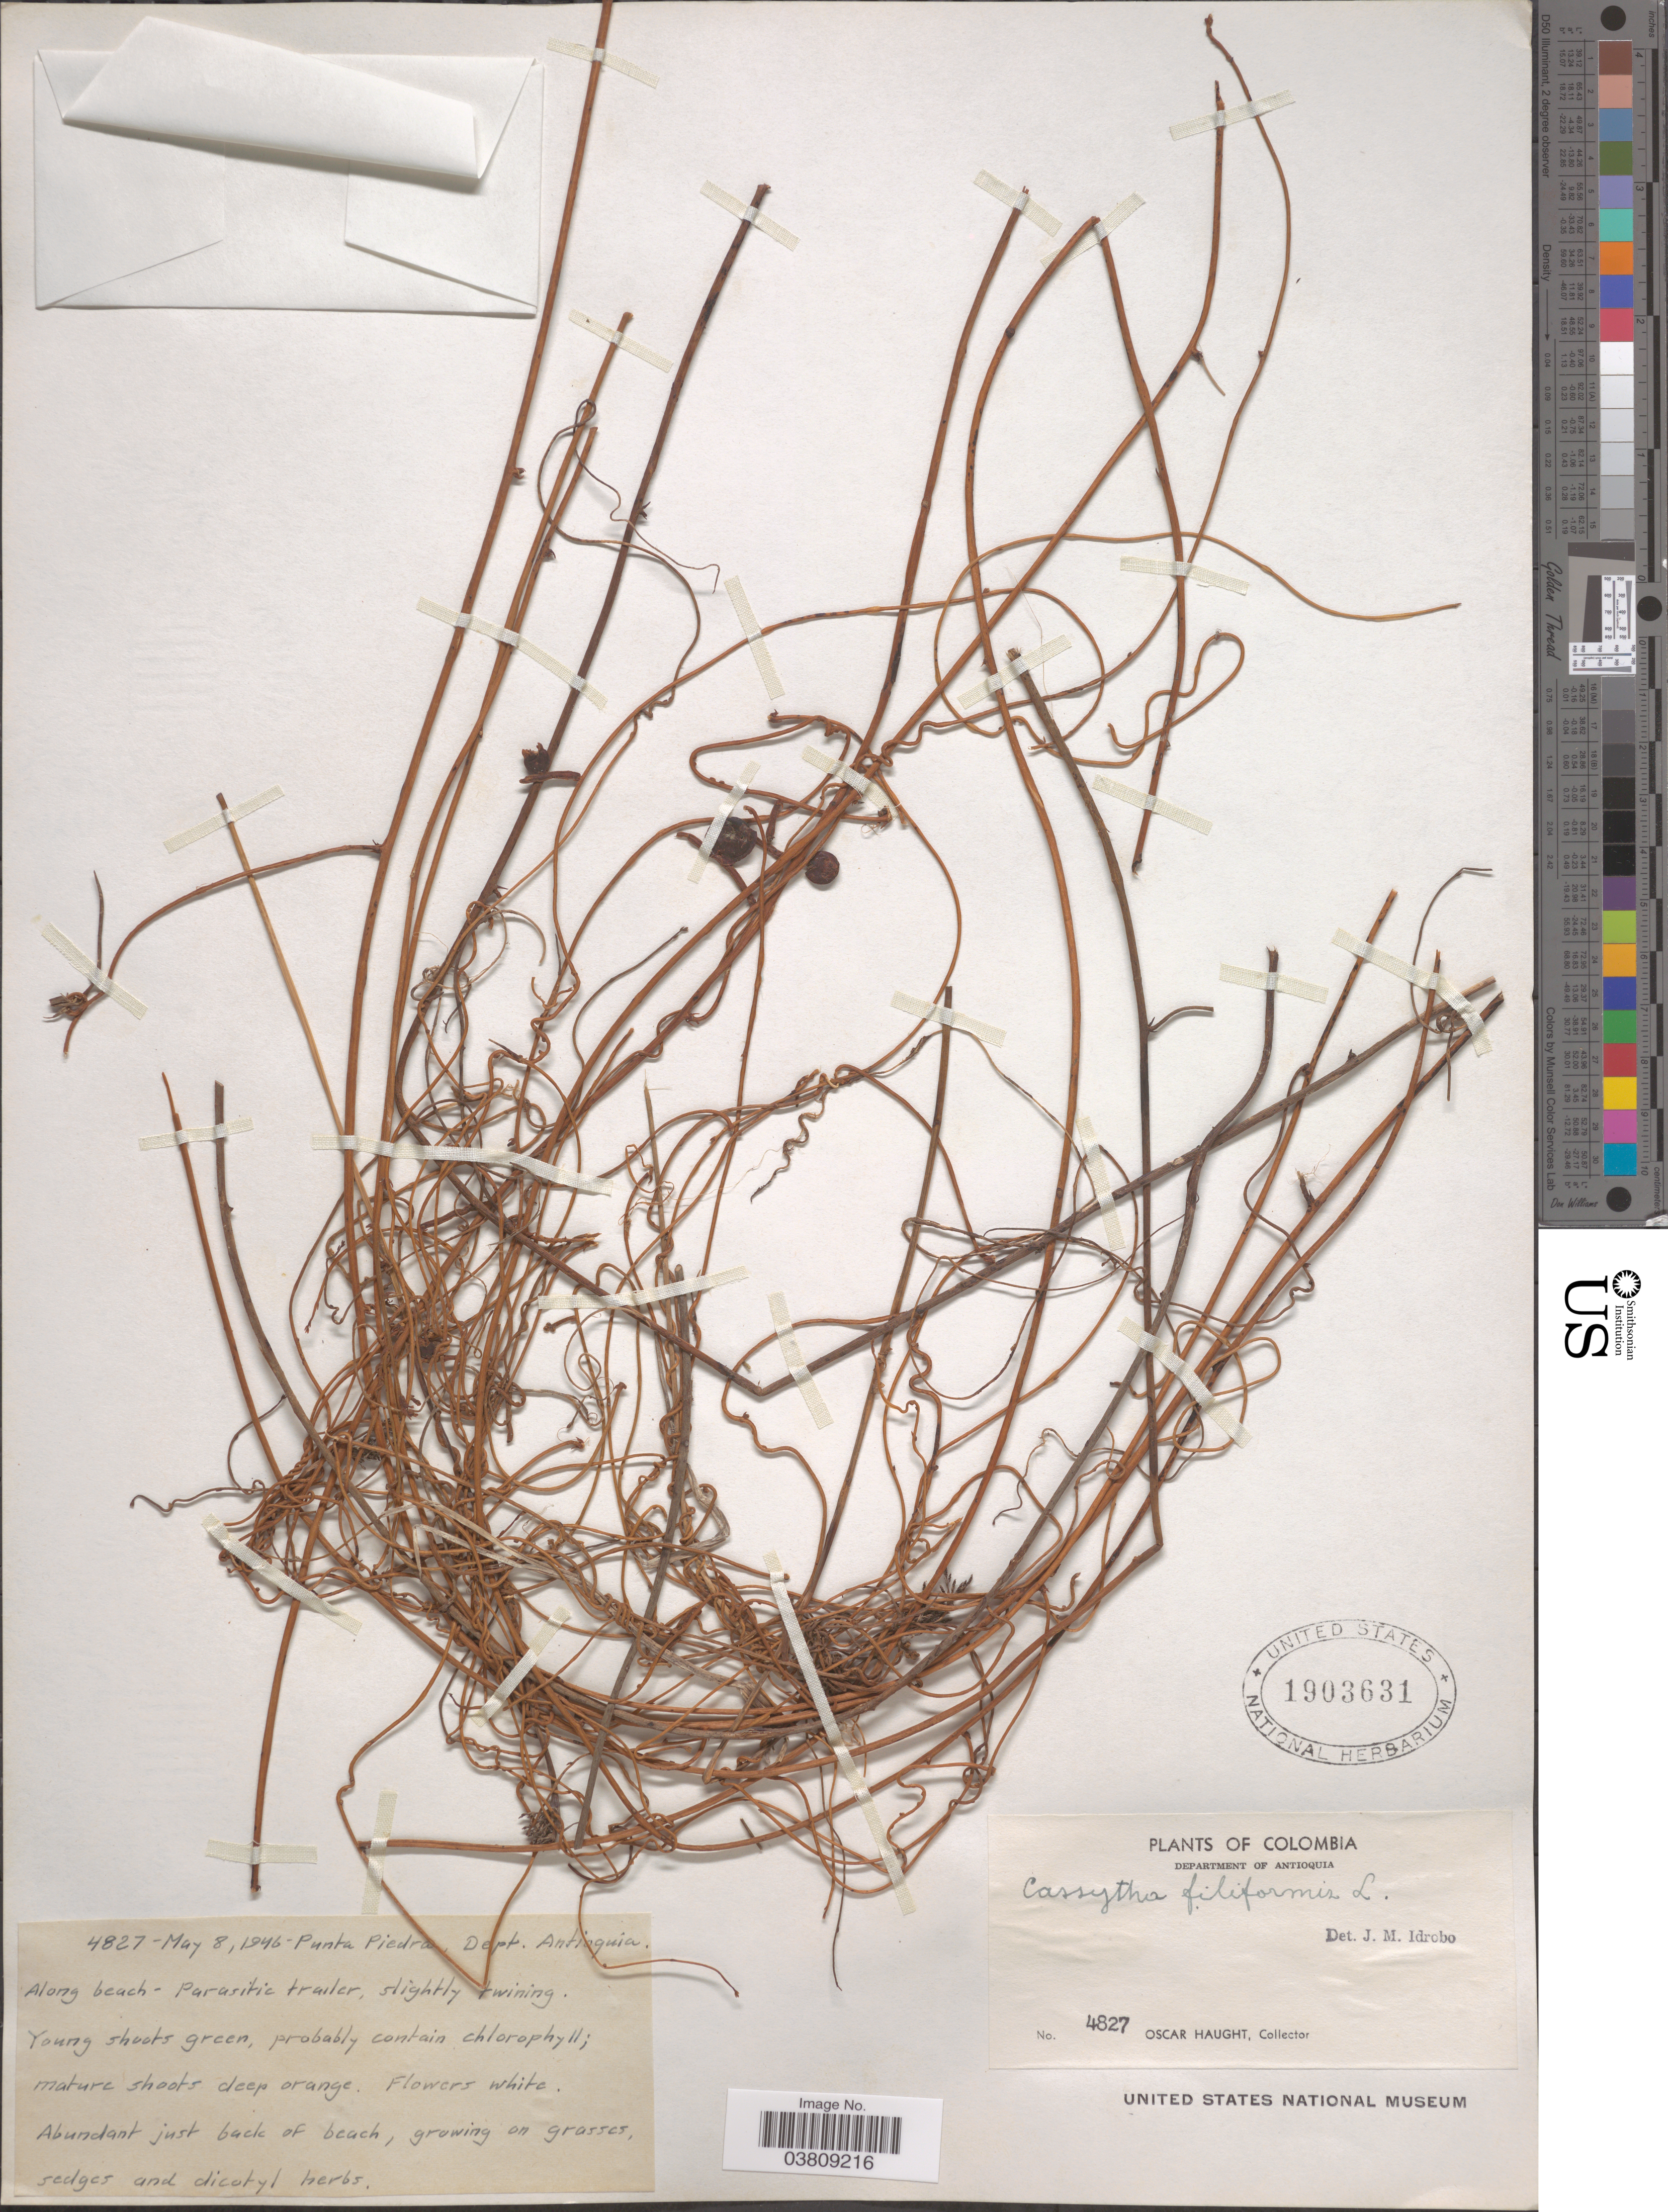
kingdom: Plantae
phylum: Tracheophyta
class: Magnoliopsida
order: Laurales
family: Lauraceae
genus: Cassytha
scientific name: Cassytha filiformis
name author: L.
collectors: O. L. Haught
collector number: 4827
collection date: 1946-05-08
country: Colombia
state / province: Antioquia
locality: Department of Antioquia. Punta Piedra, Dept. Antioquia. Along beach - Parasitic trailer. Abundant just back of beach, growing on grasses, sedges and dicotyl herbs.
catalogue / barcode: US 1903631